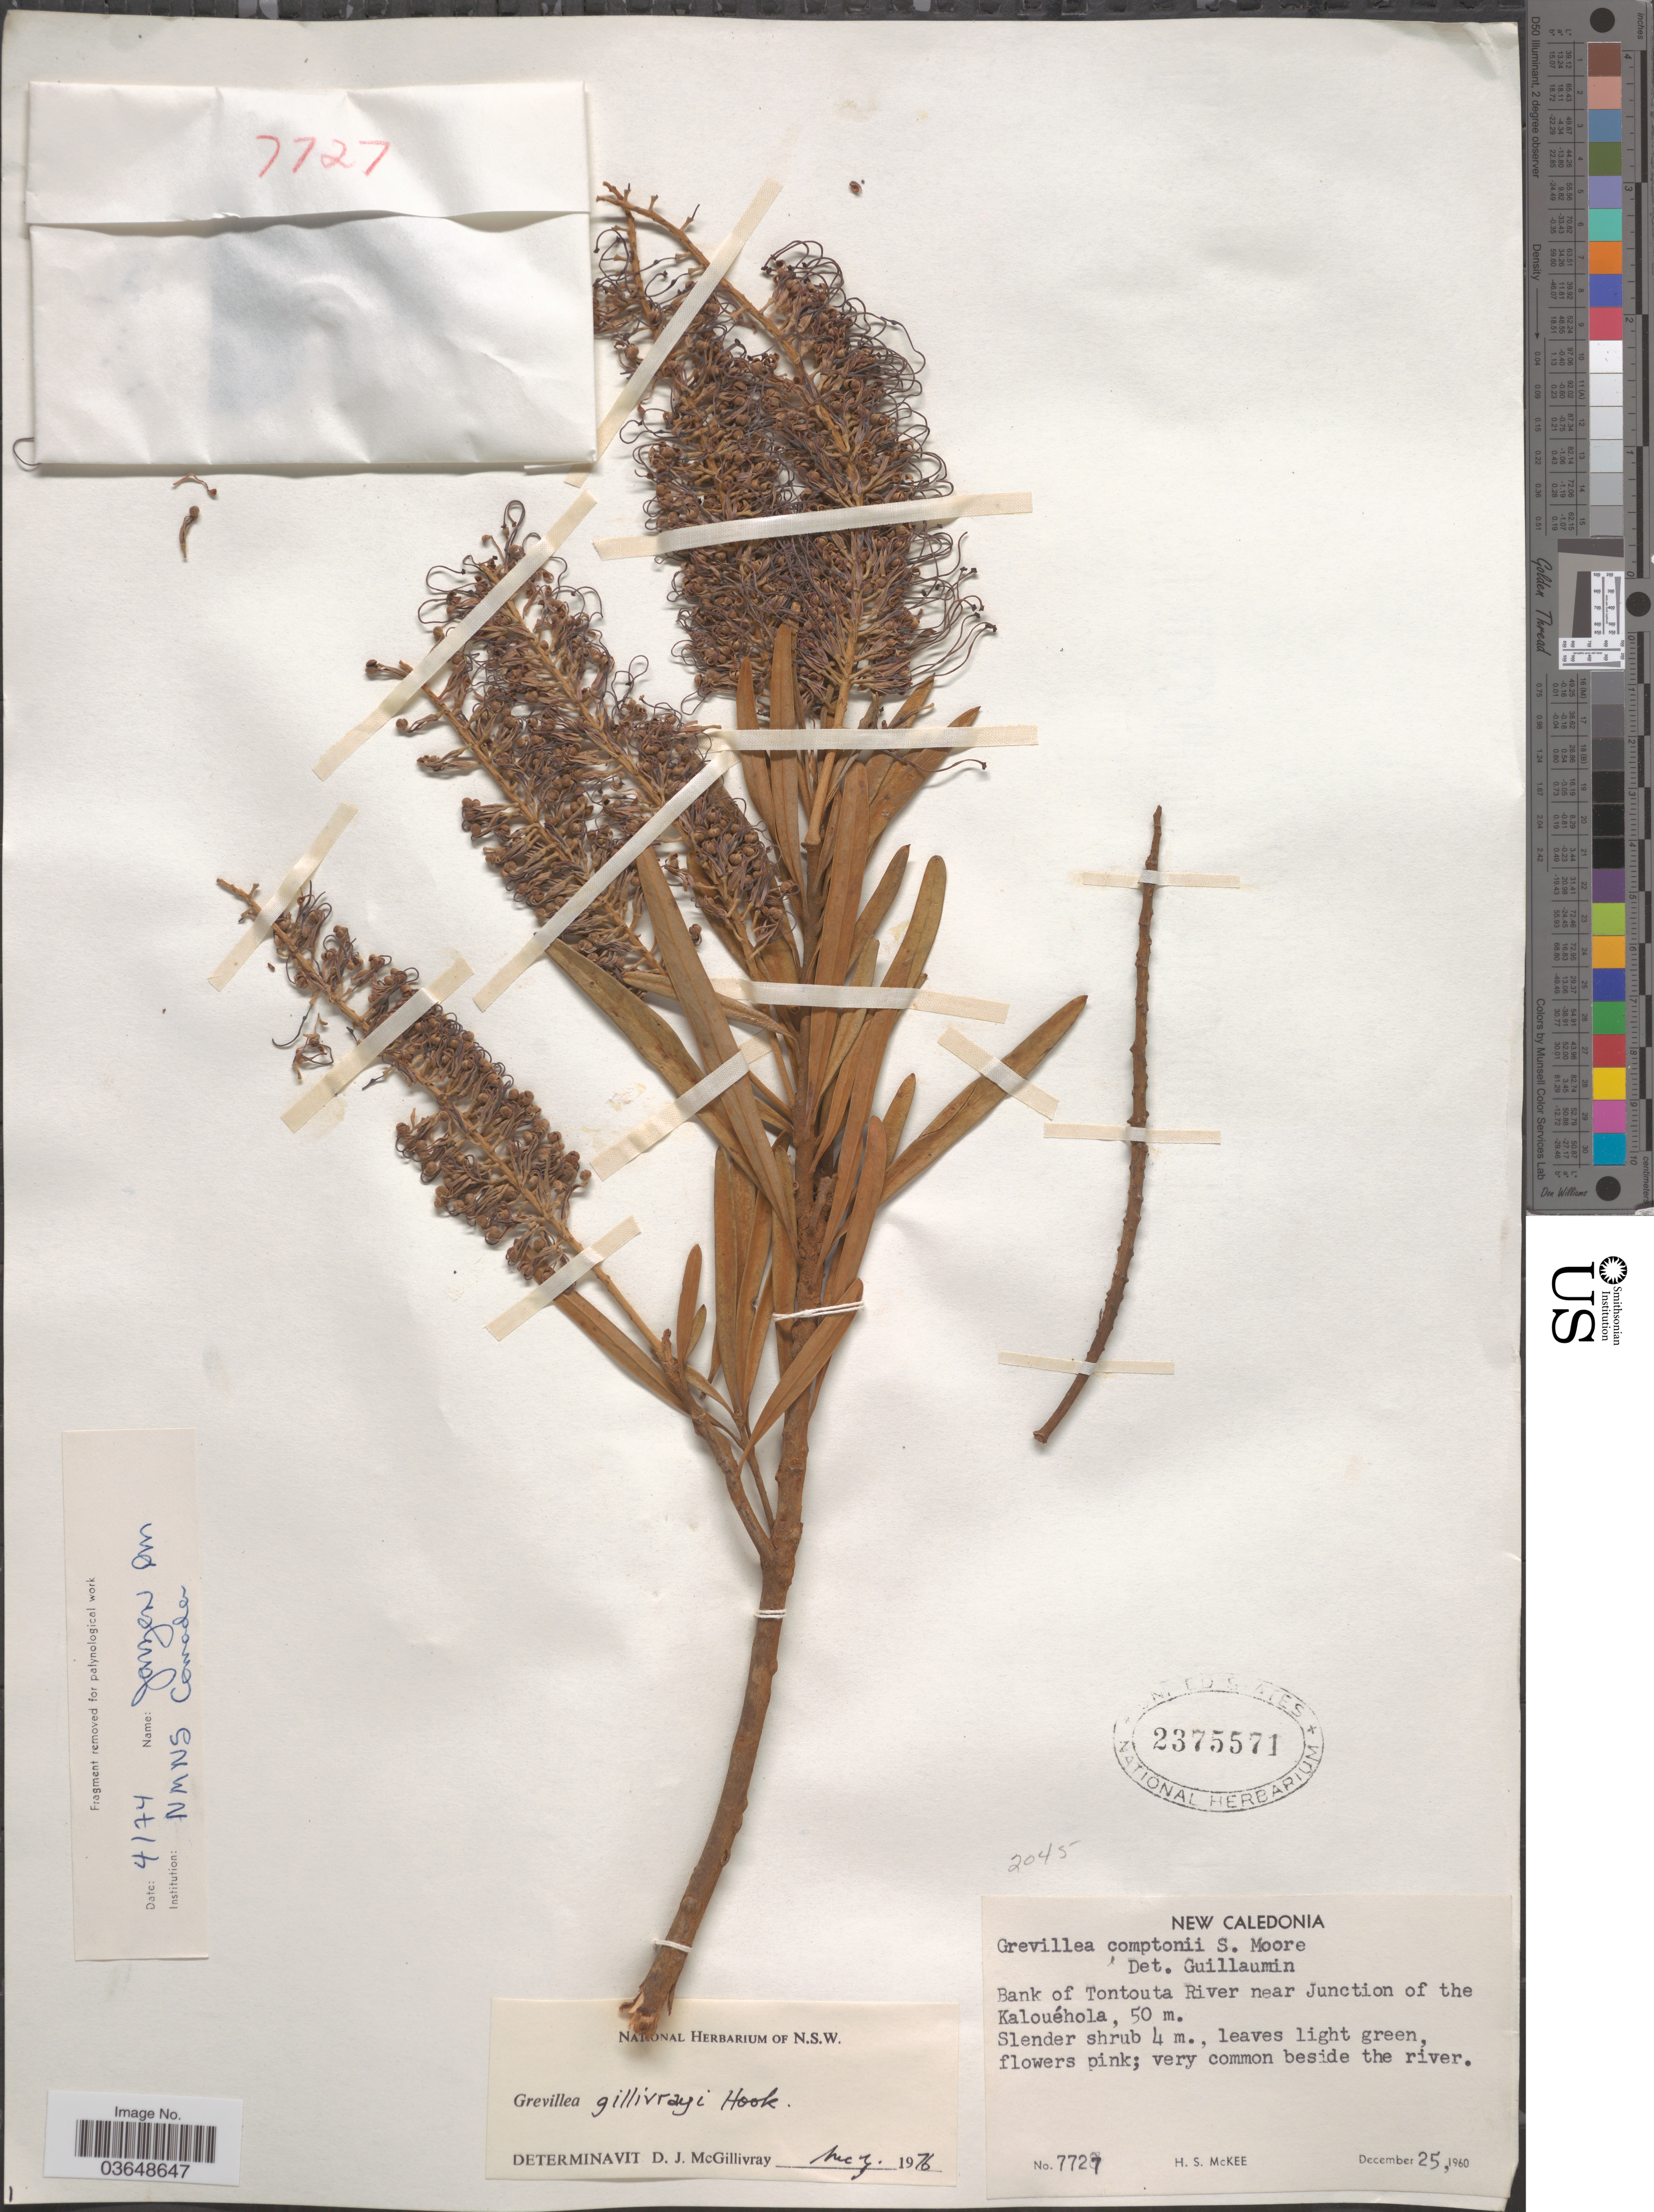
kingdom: Plantae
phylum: Tracheophyta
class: Magnoliopsida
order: Proteales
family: Proteaceae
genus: Grevillea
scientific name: Grevillea gillivrayi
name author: Hook.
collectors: H. S. McKee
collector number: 7727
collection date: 1960-12-25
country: New Caledonia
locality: Bank of Tontouta River near Junction of the Kalouéhola.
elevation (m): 50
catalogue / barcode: US 2375571